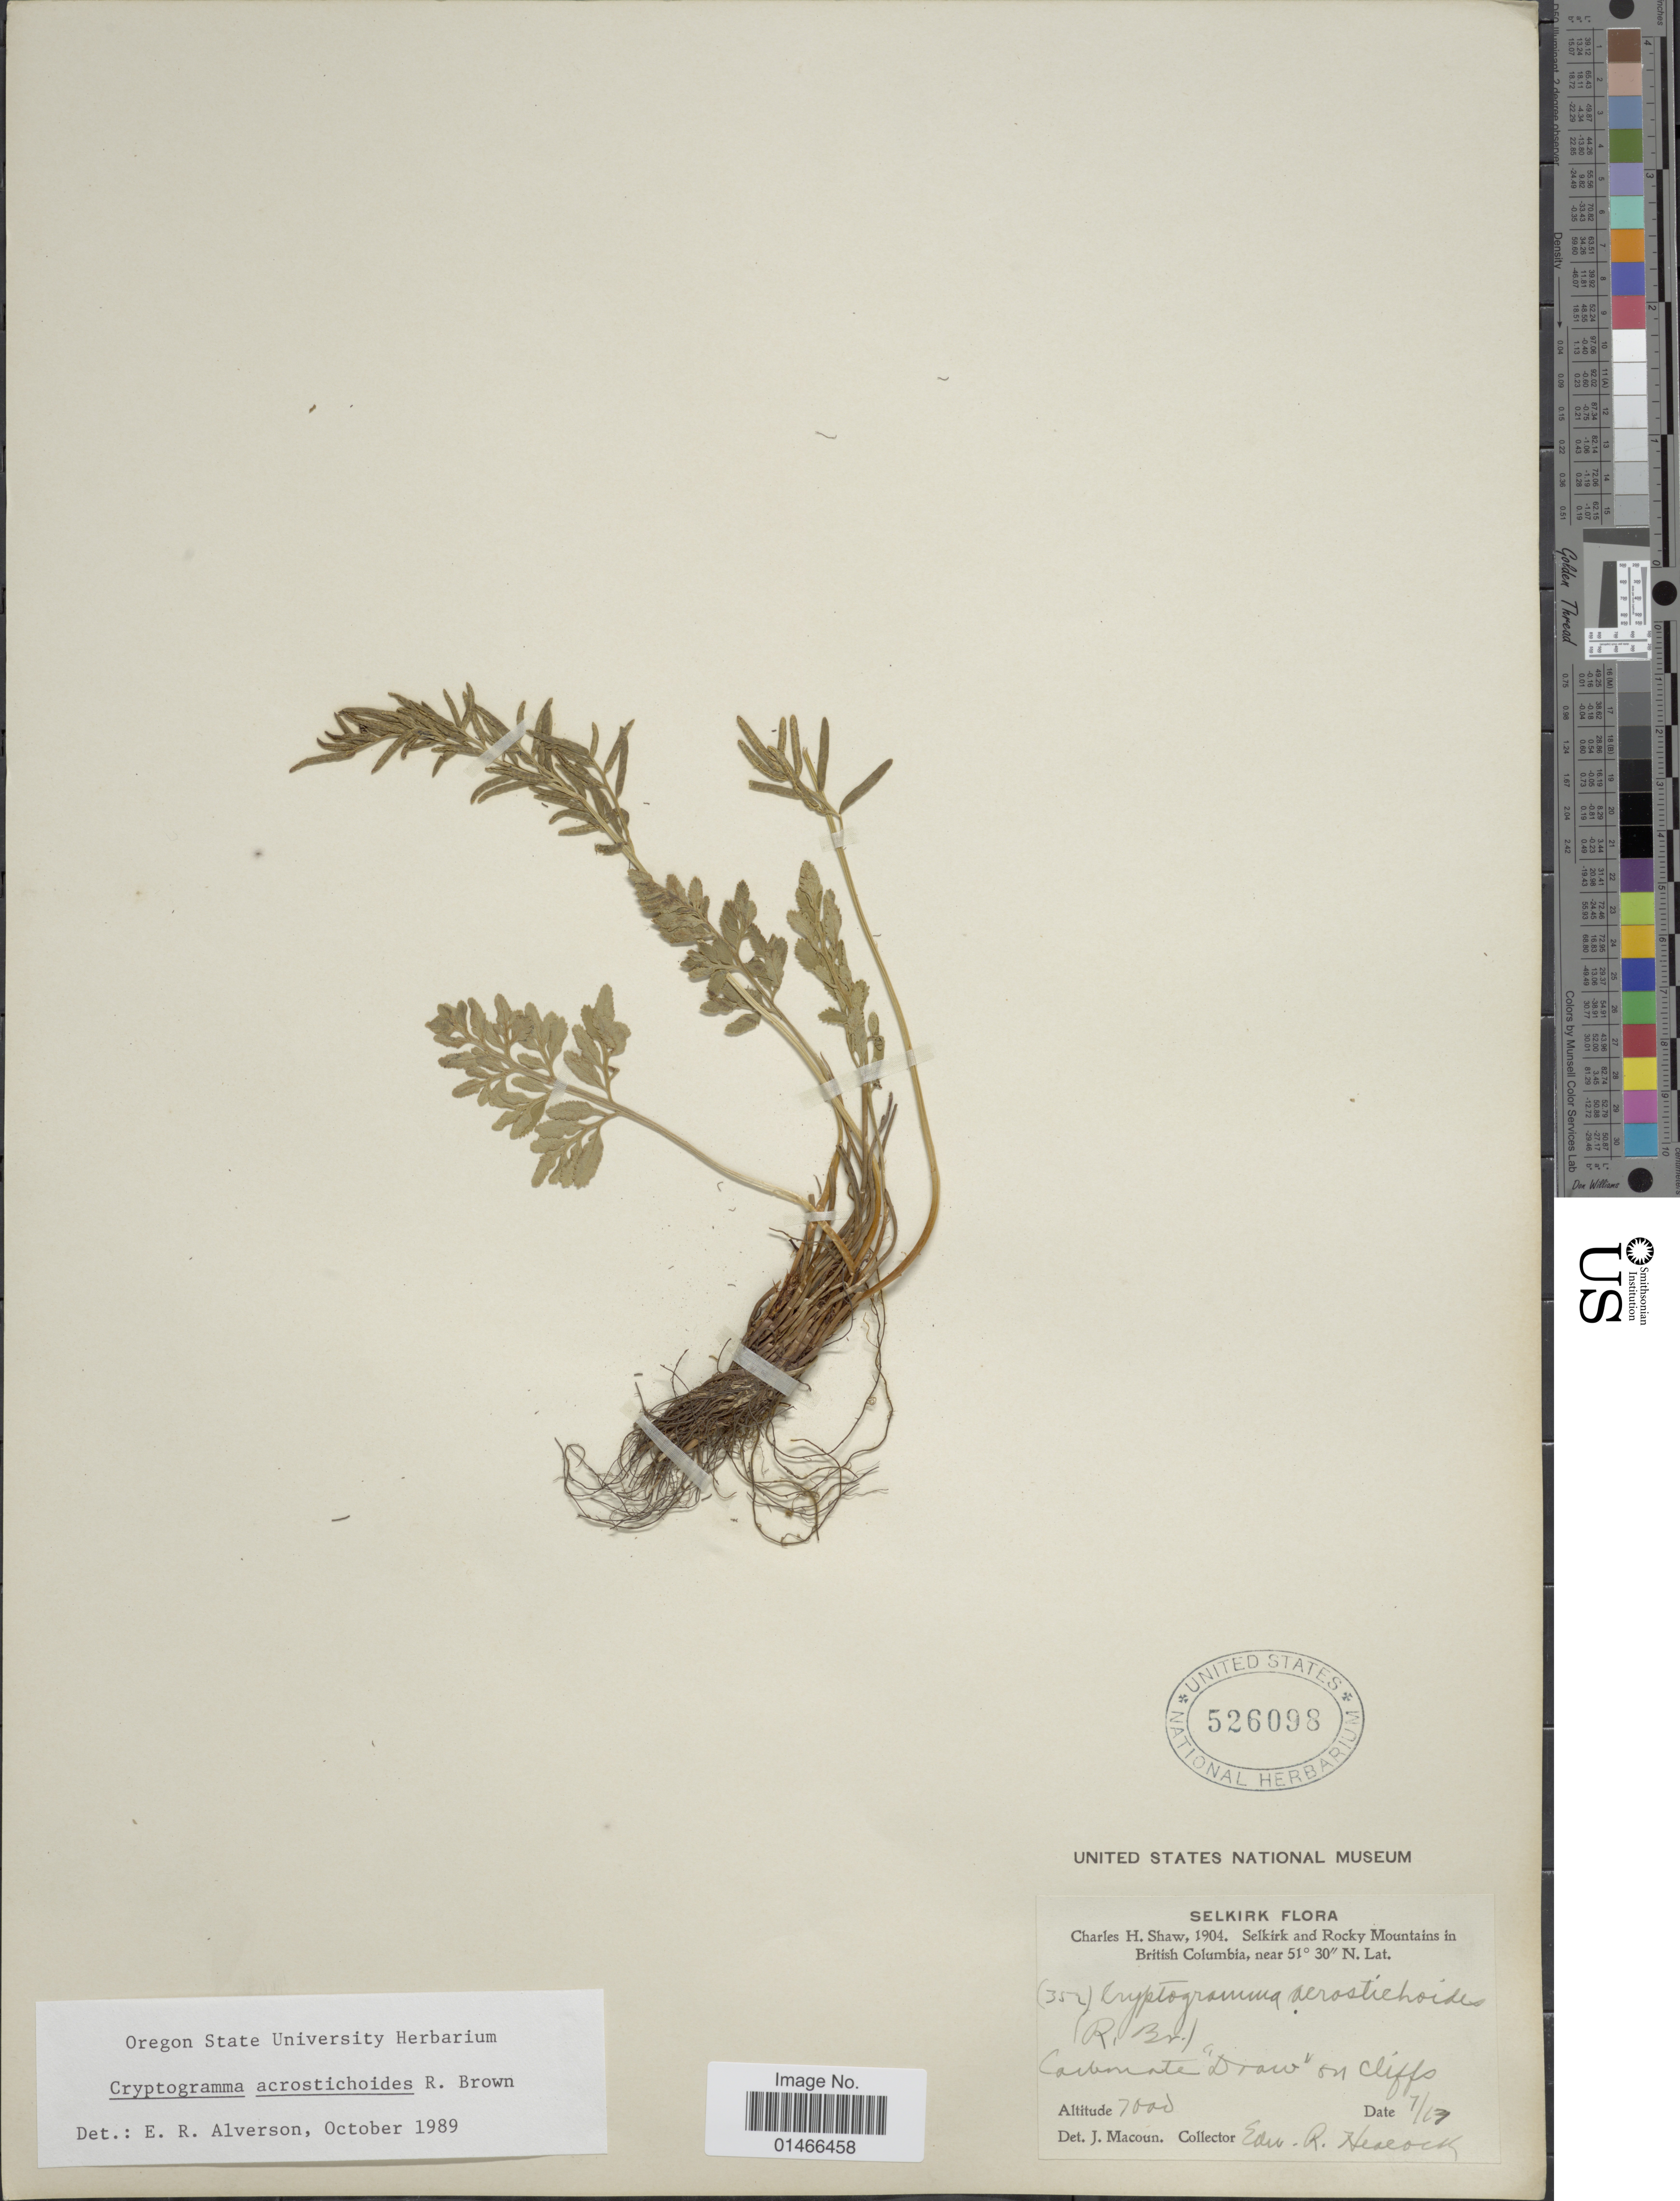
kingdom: Plantae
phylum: Tracheophyta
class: Polypodiopsida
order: Polypodiales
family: Pteridaceae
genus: Cryptogramma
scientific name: Cryptogramma acrostichoides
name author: R. Br.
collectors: E. Heacock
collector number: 352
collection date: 1904-06-07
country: Canada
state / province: British Columbia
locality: Selkirk and Rocky Mountains in British Columbia. Carbonate 'Draw' on cliffs.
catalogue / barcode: US 526098